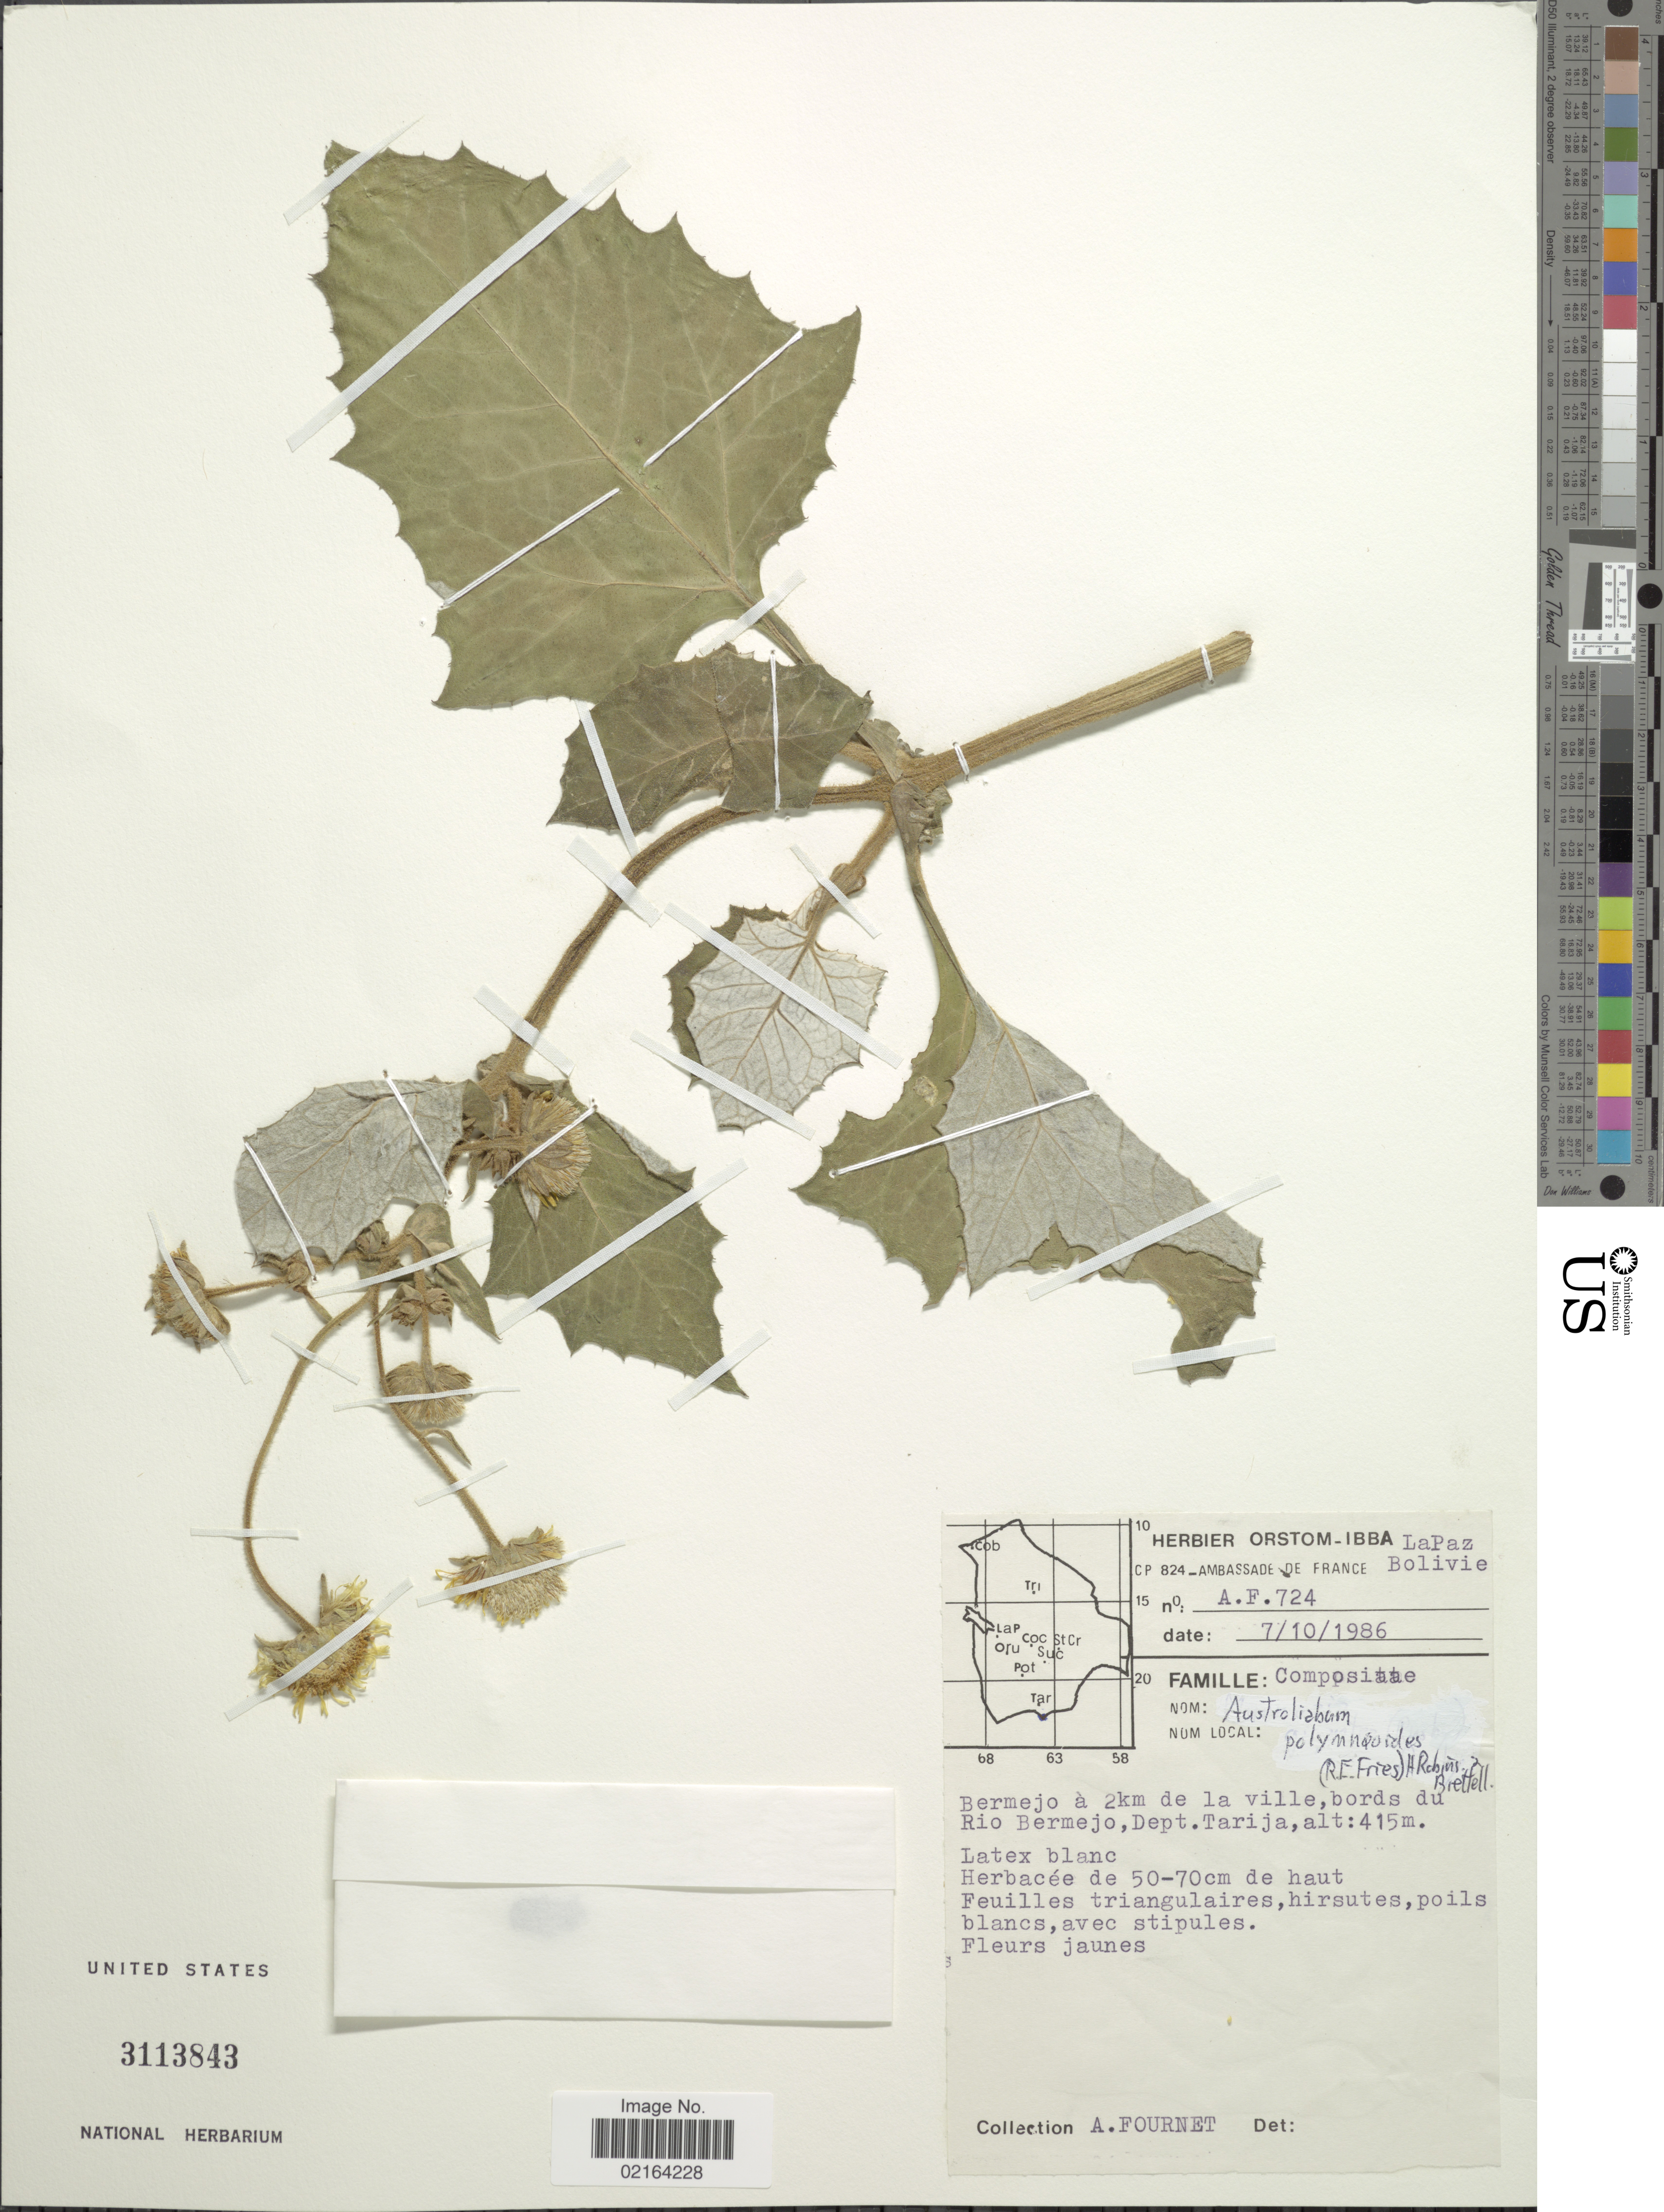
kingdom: Plantae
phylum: Tracheophyta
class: Magnoliopsida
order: Asterales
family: Asteraceae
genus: Microliabum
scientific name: Microliabum polymnioides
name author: (R.E. Fr.) H. Rob.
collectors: A. Fournet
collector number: A.F. 724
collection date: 1986-10-07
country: Bolivia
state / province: Tarija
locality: Bermejo a 2km de la ville, bords du Rio Bermejo, Dept. Tarija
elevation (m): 415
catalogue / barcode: US 3113843